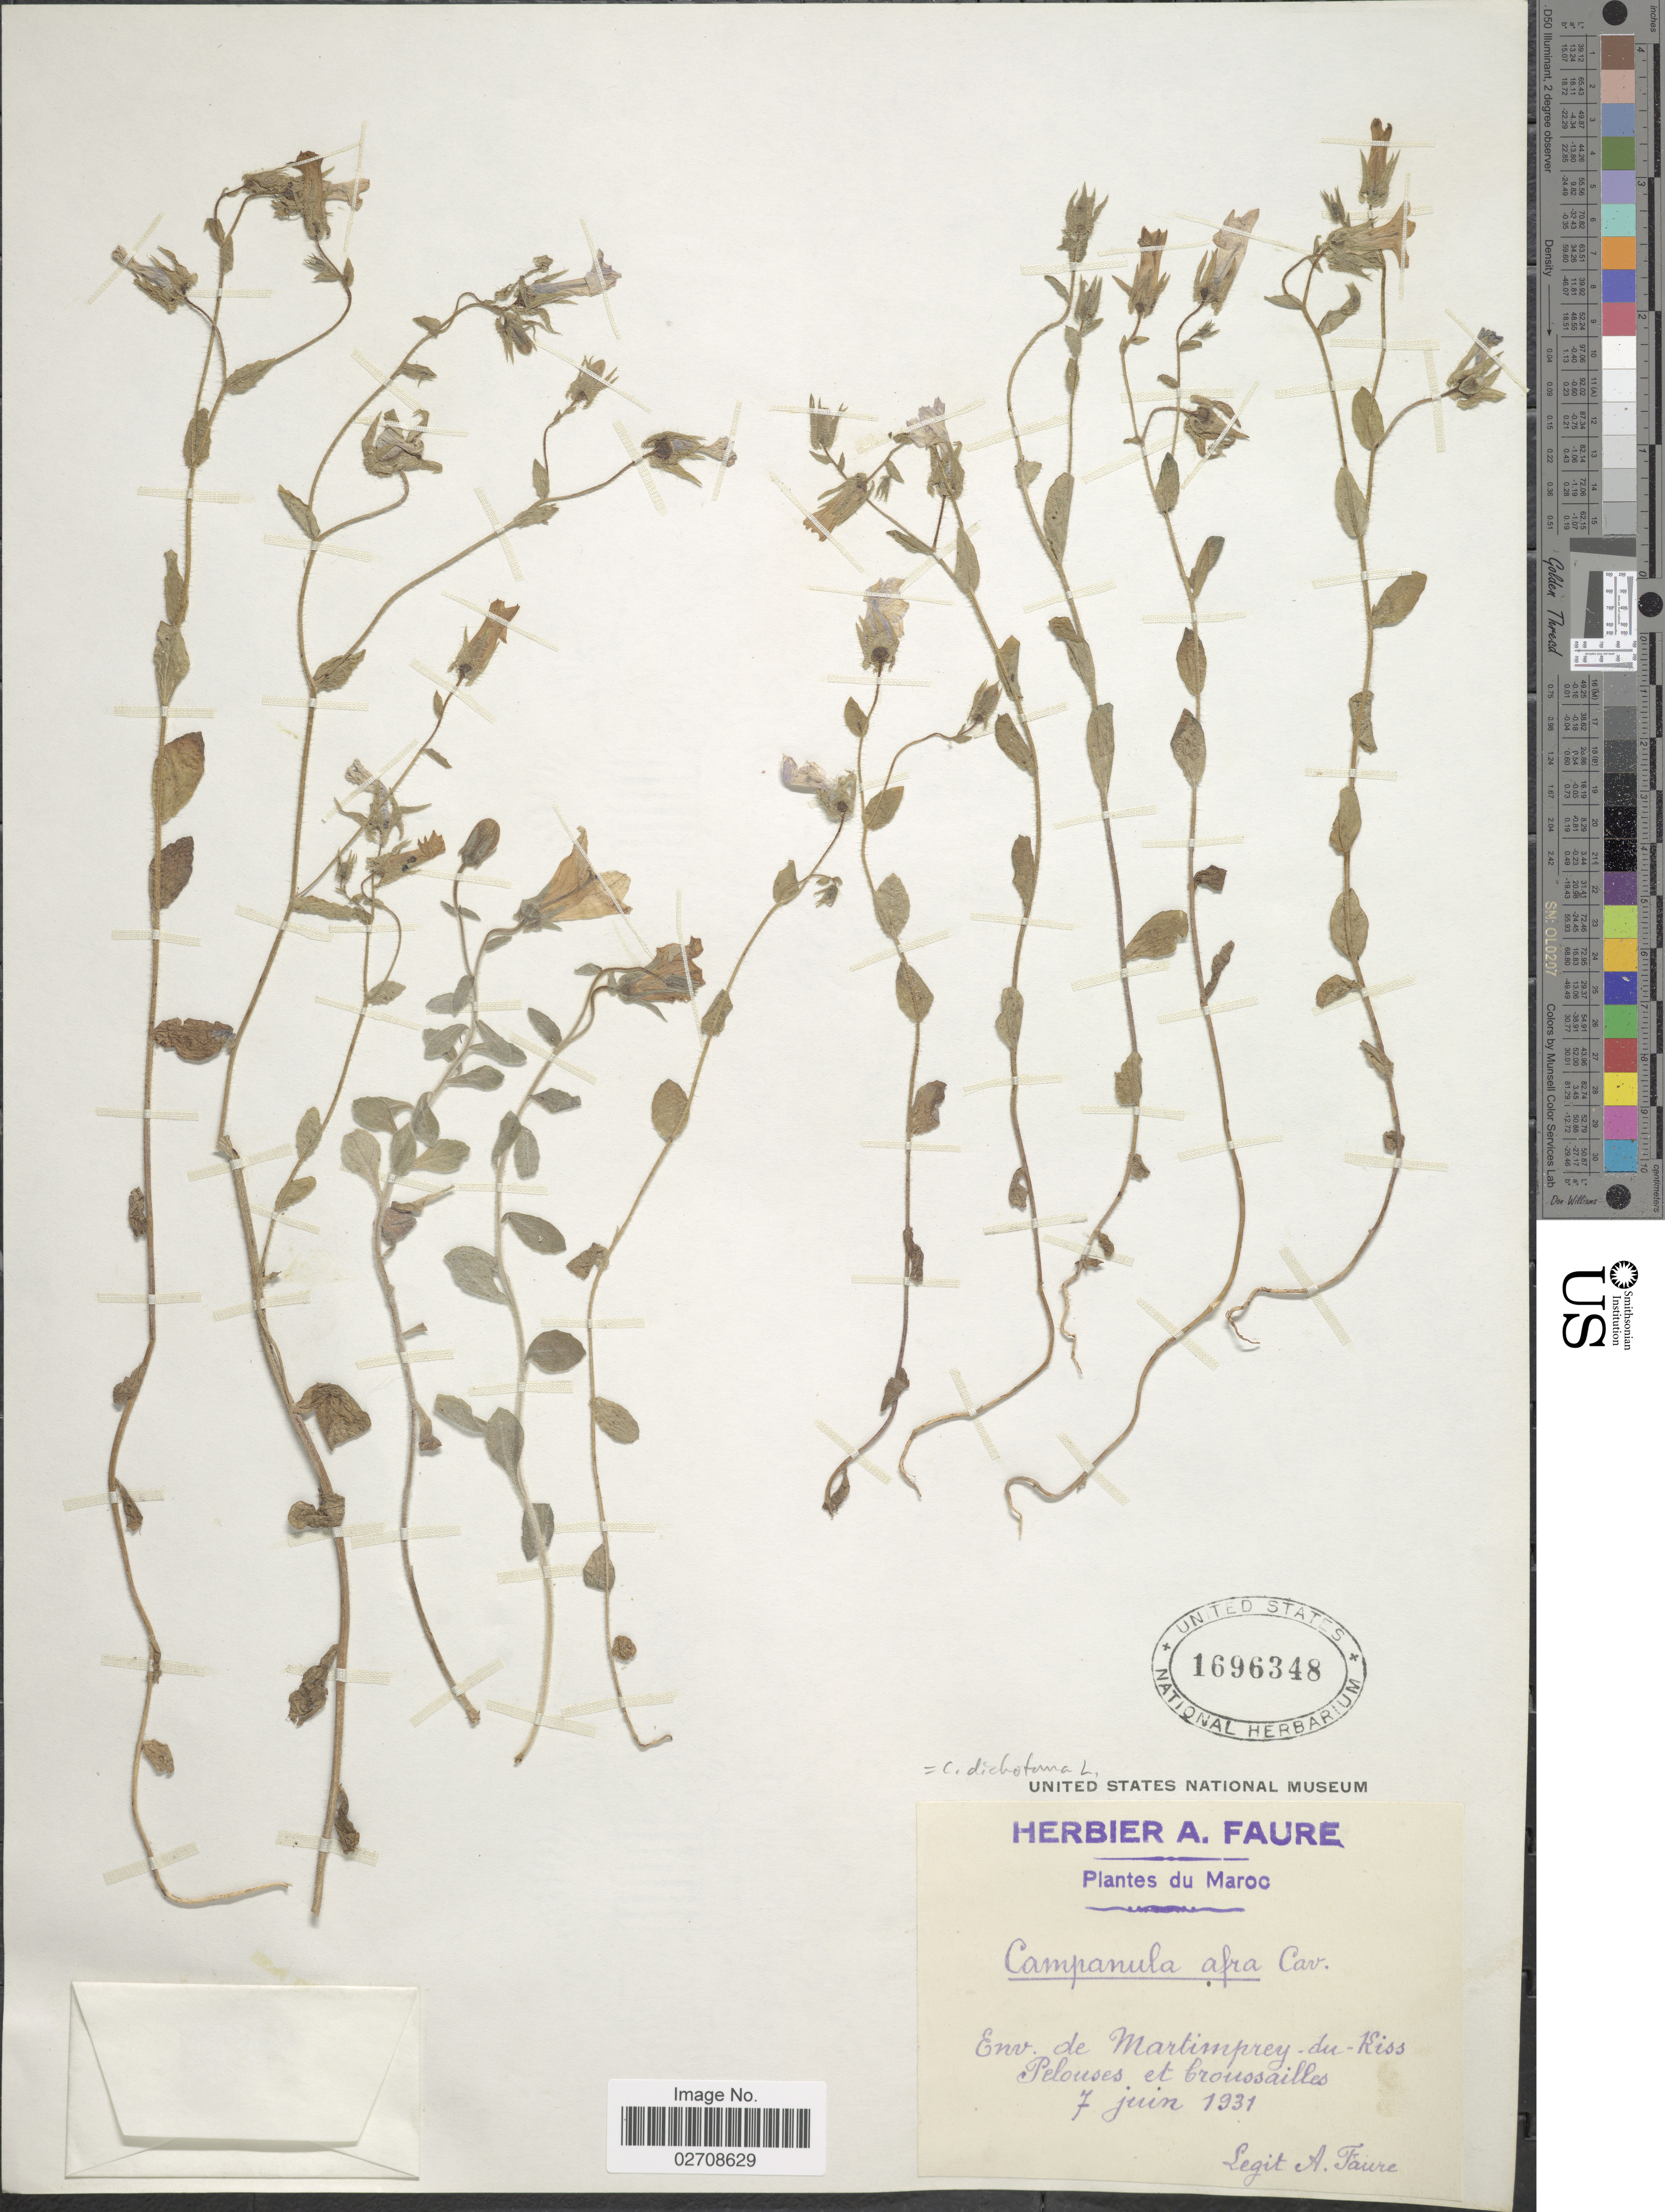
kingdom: Plantae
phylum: Tracheophyta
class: Magnoliopsida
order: Asterales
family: Campanulaceae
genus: Campanula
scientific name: Campanula dichotoma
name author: L.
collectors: A. Faure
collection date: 1931-06-07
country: Morocco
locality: Du maroc, Env, de Martimprey-du-Kiss, Pelouses et broussailles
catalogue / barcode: US 1696348